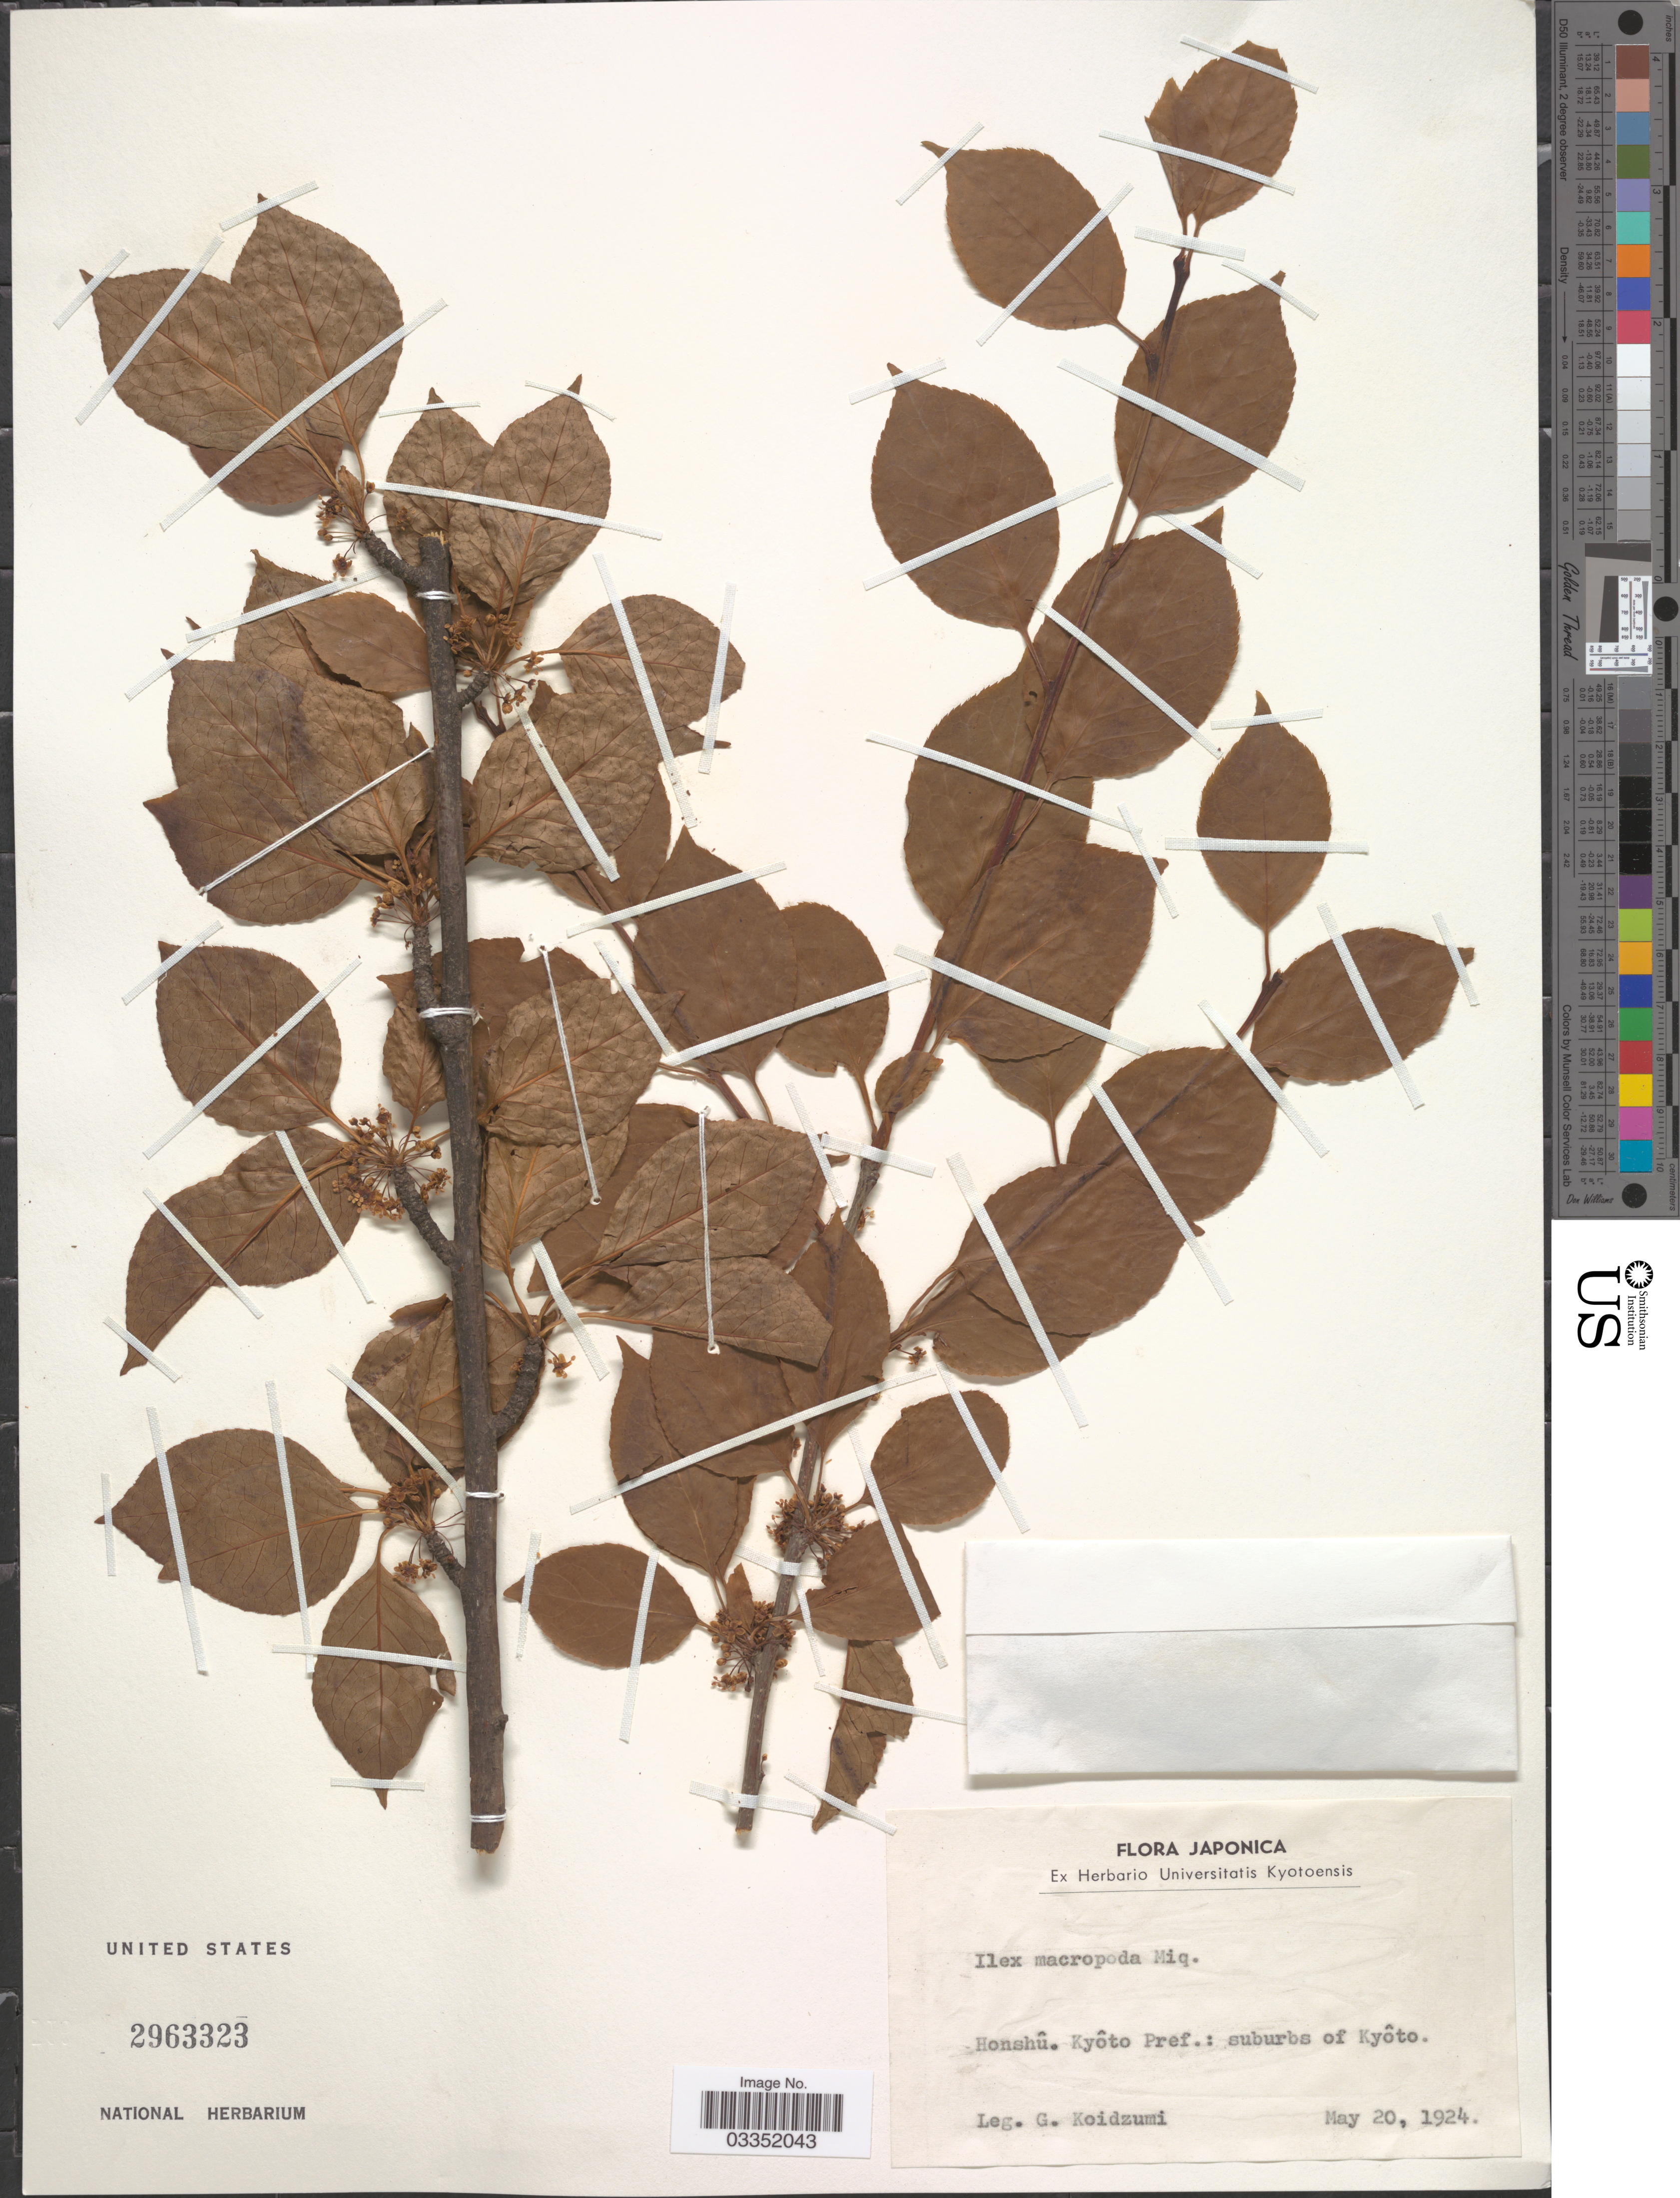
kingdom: Plantae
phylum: Tracheophyta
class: Magnoliopsida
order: Aquifoliales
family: Aquifoliaceae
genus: Ilex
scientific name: Ilex macropoda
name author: Miq.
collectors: G. Koidzumi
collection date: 1924-05-20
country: Japan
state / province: Kyoto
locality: Honshû. Kyôto Pref.: suburbs of Kyôto.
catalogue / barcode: US 2963323